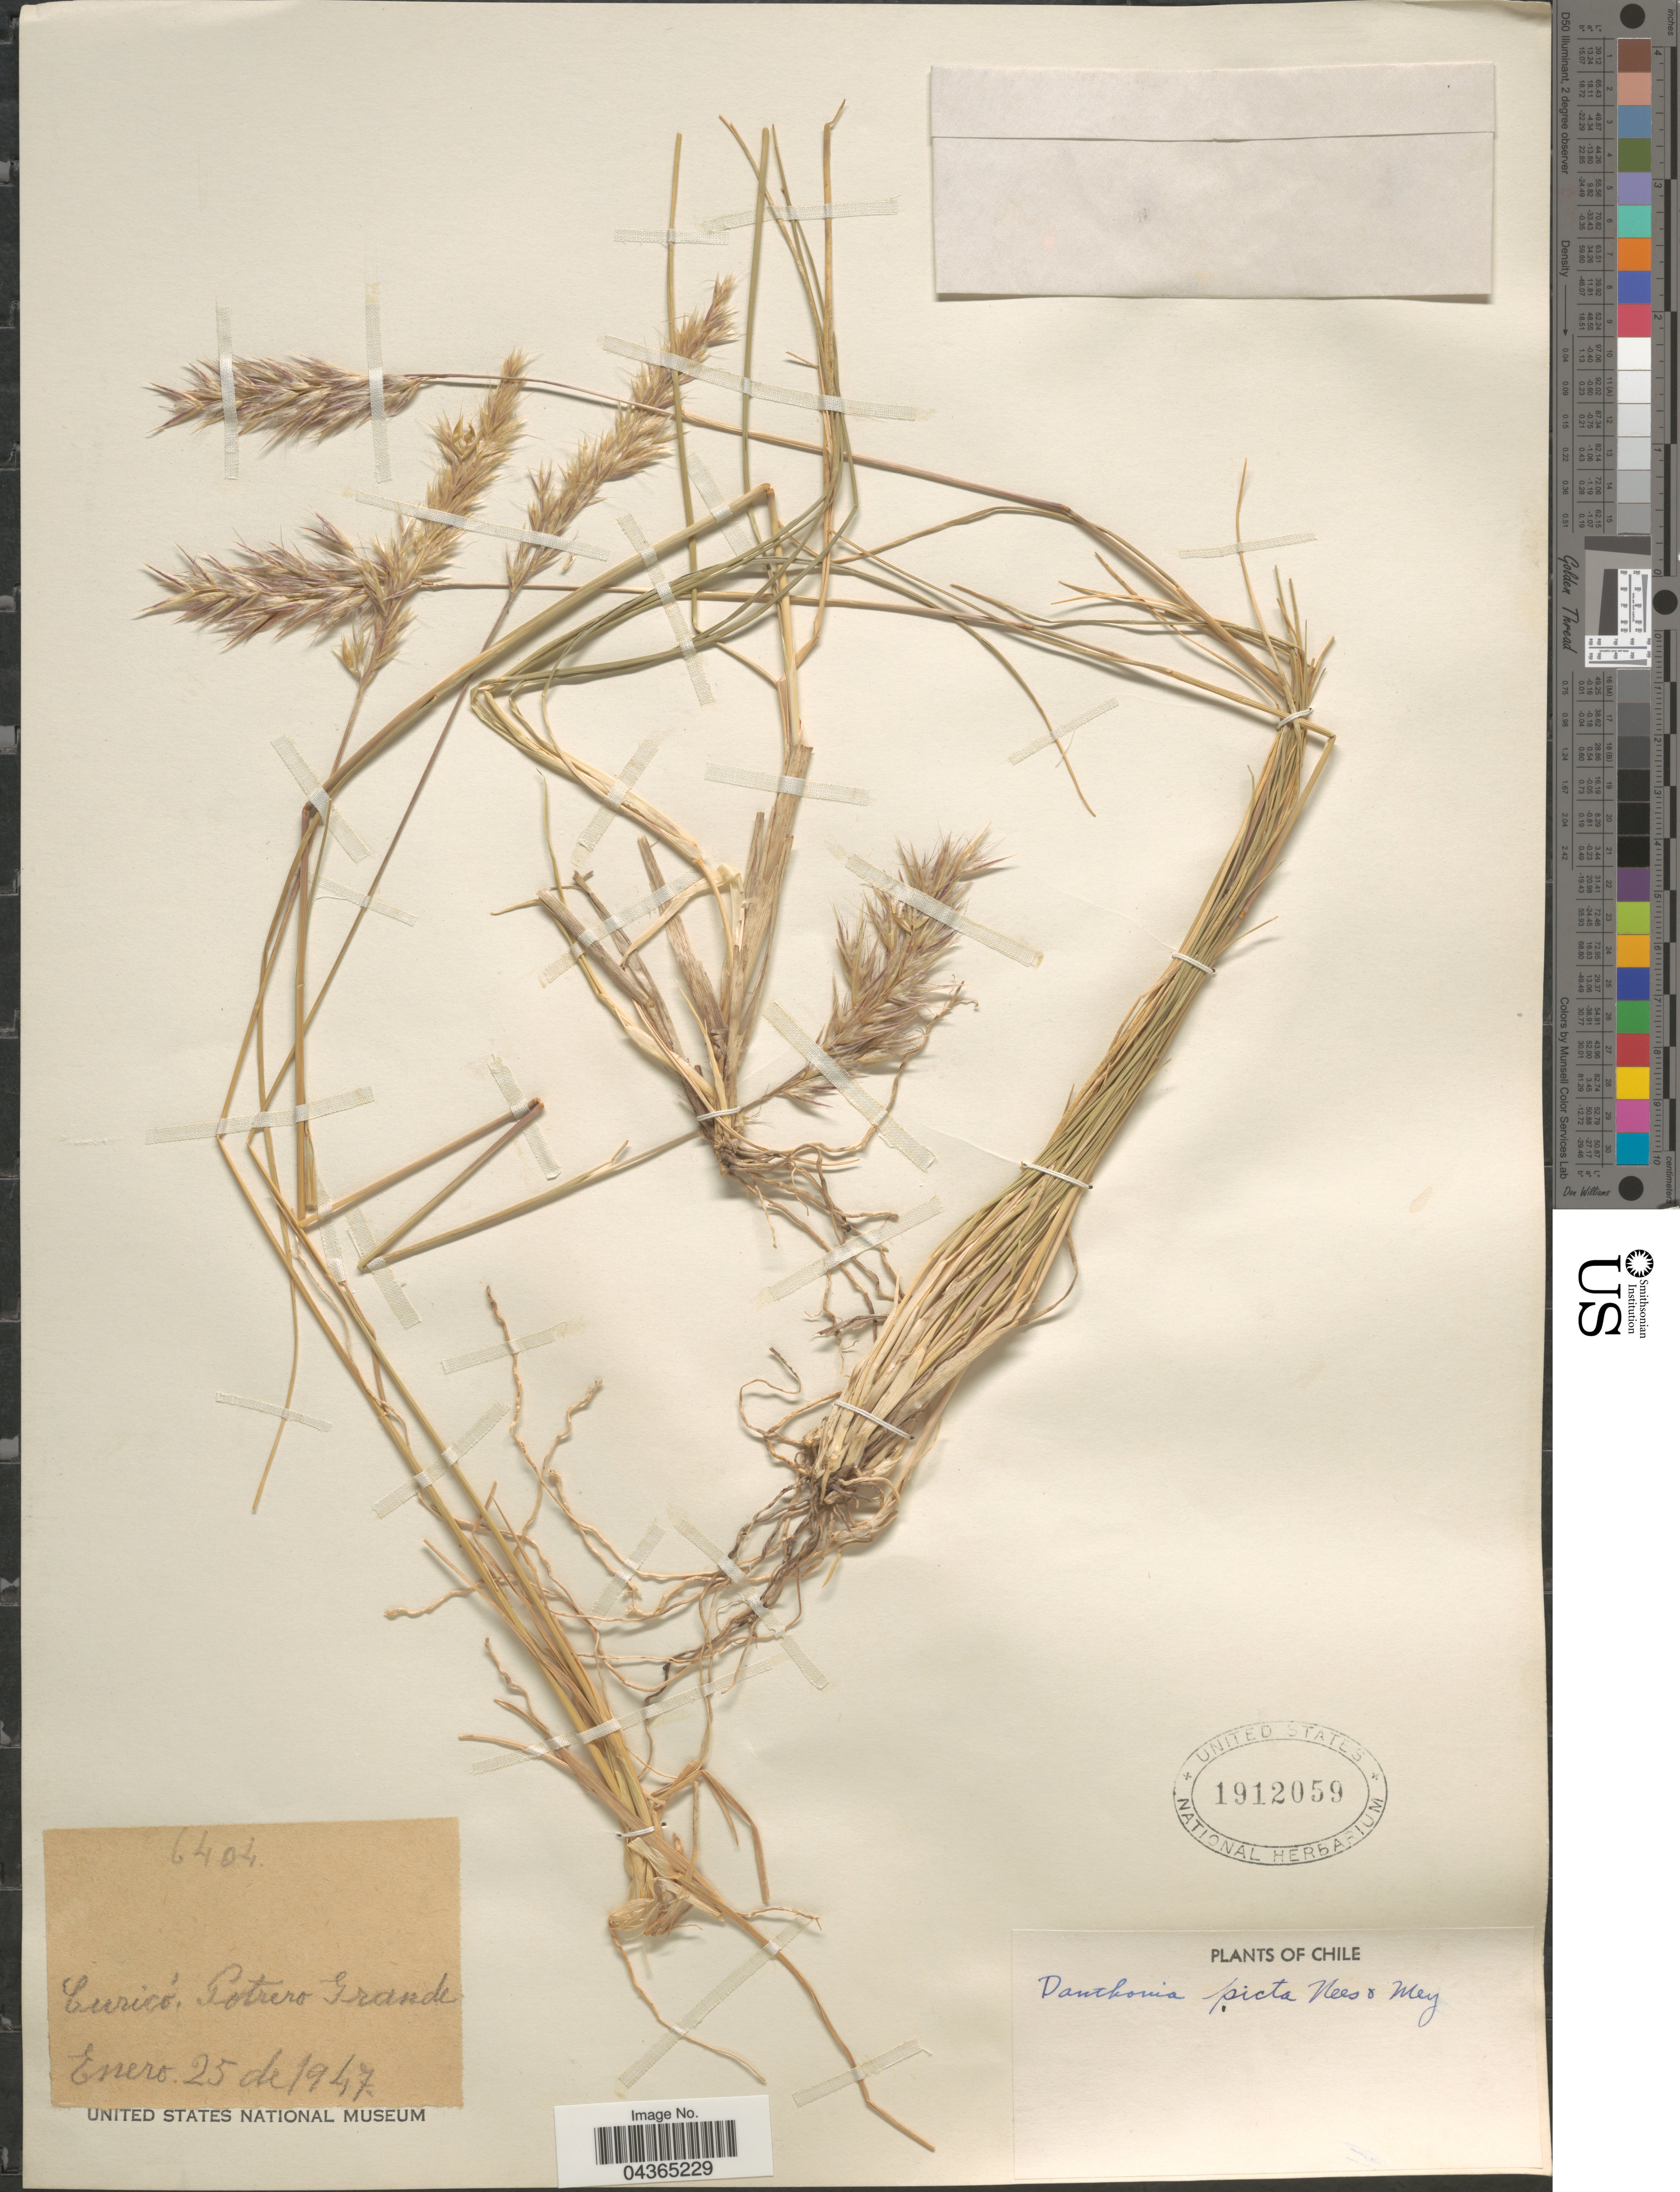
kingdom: Plantae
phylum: Tracheophyta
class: Liliopsida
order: Poales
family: Poaceae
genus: Rytidosperma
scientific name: Rytidosperma pictum var. pictum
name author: (Nees & Meyen) Nicora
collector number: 6404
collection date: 1947-01-25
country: Chile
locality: Curicó. Potrero Grande.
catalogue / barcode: US 1912059